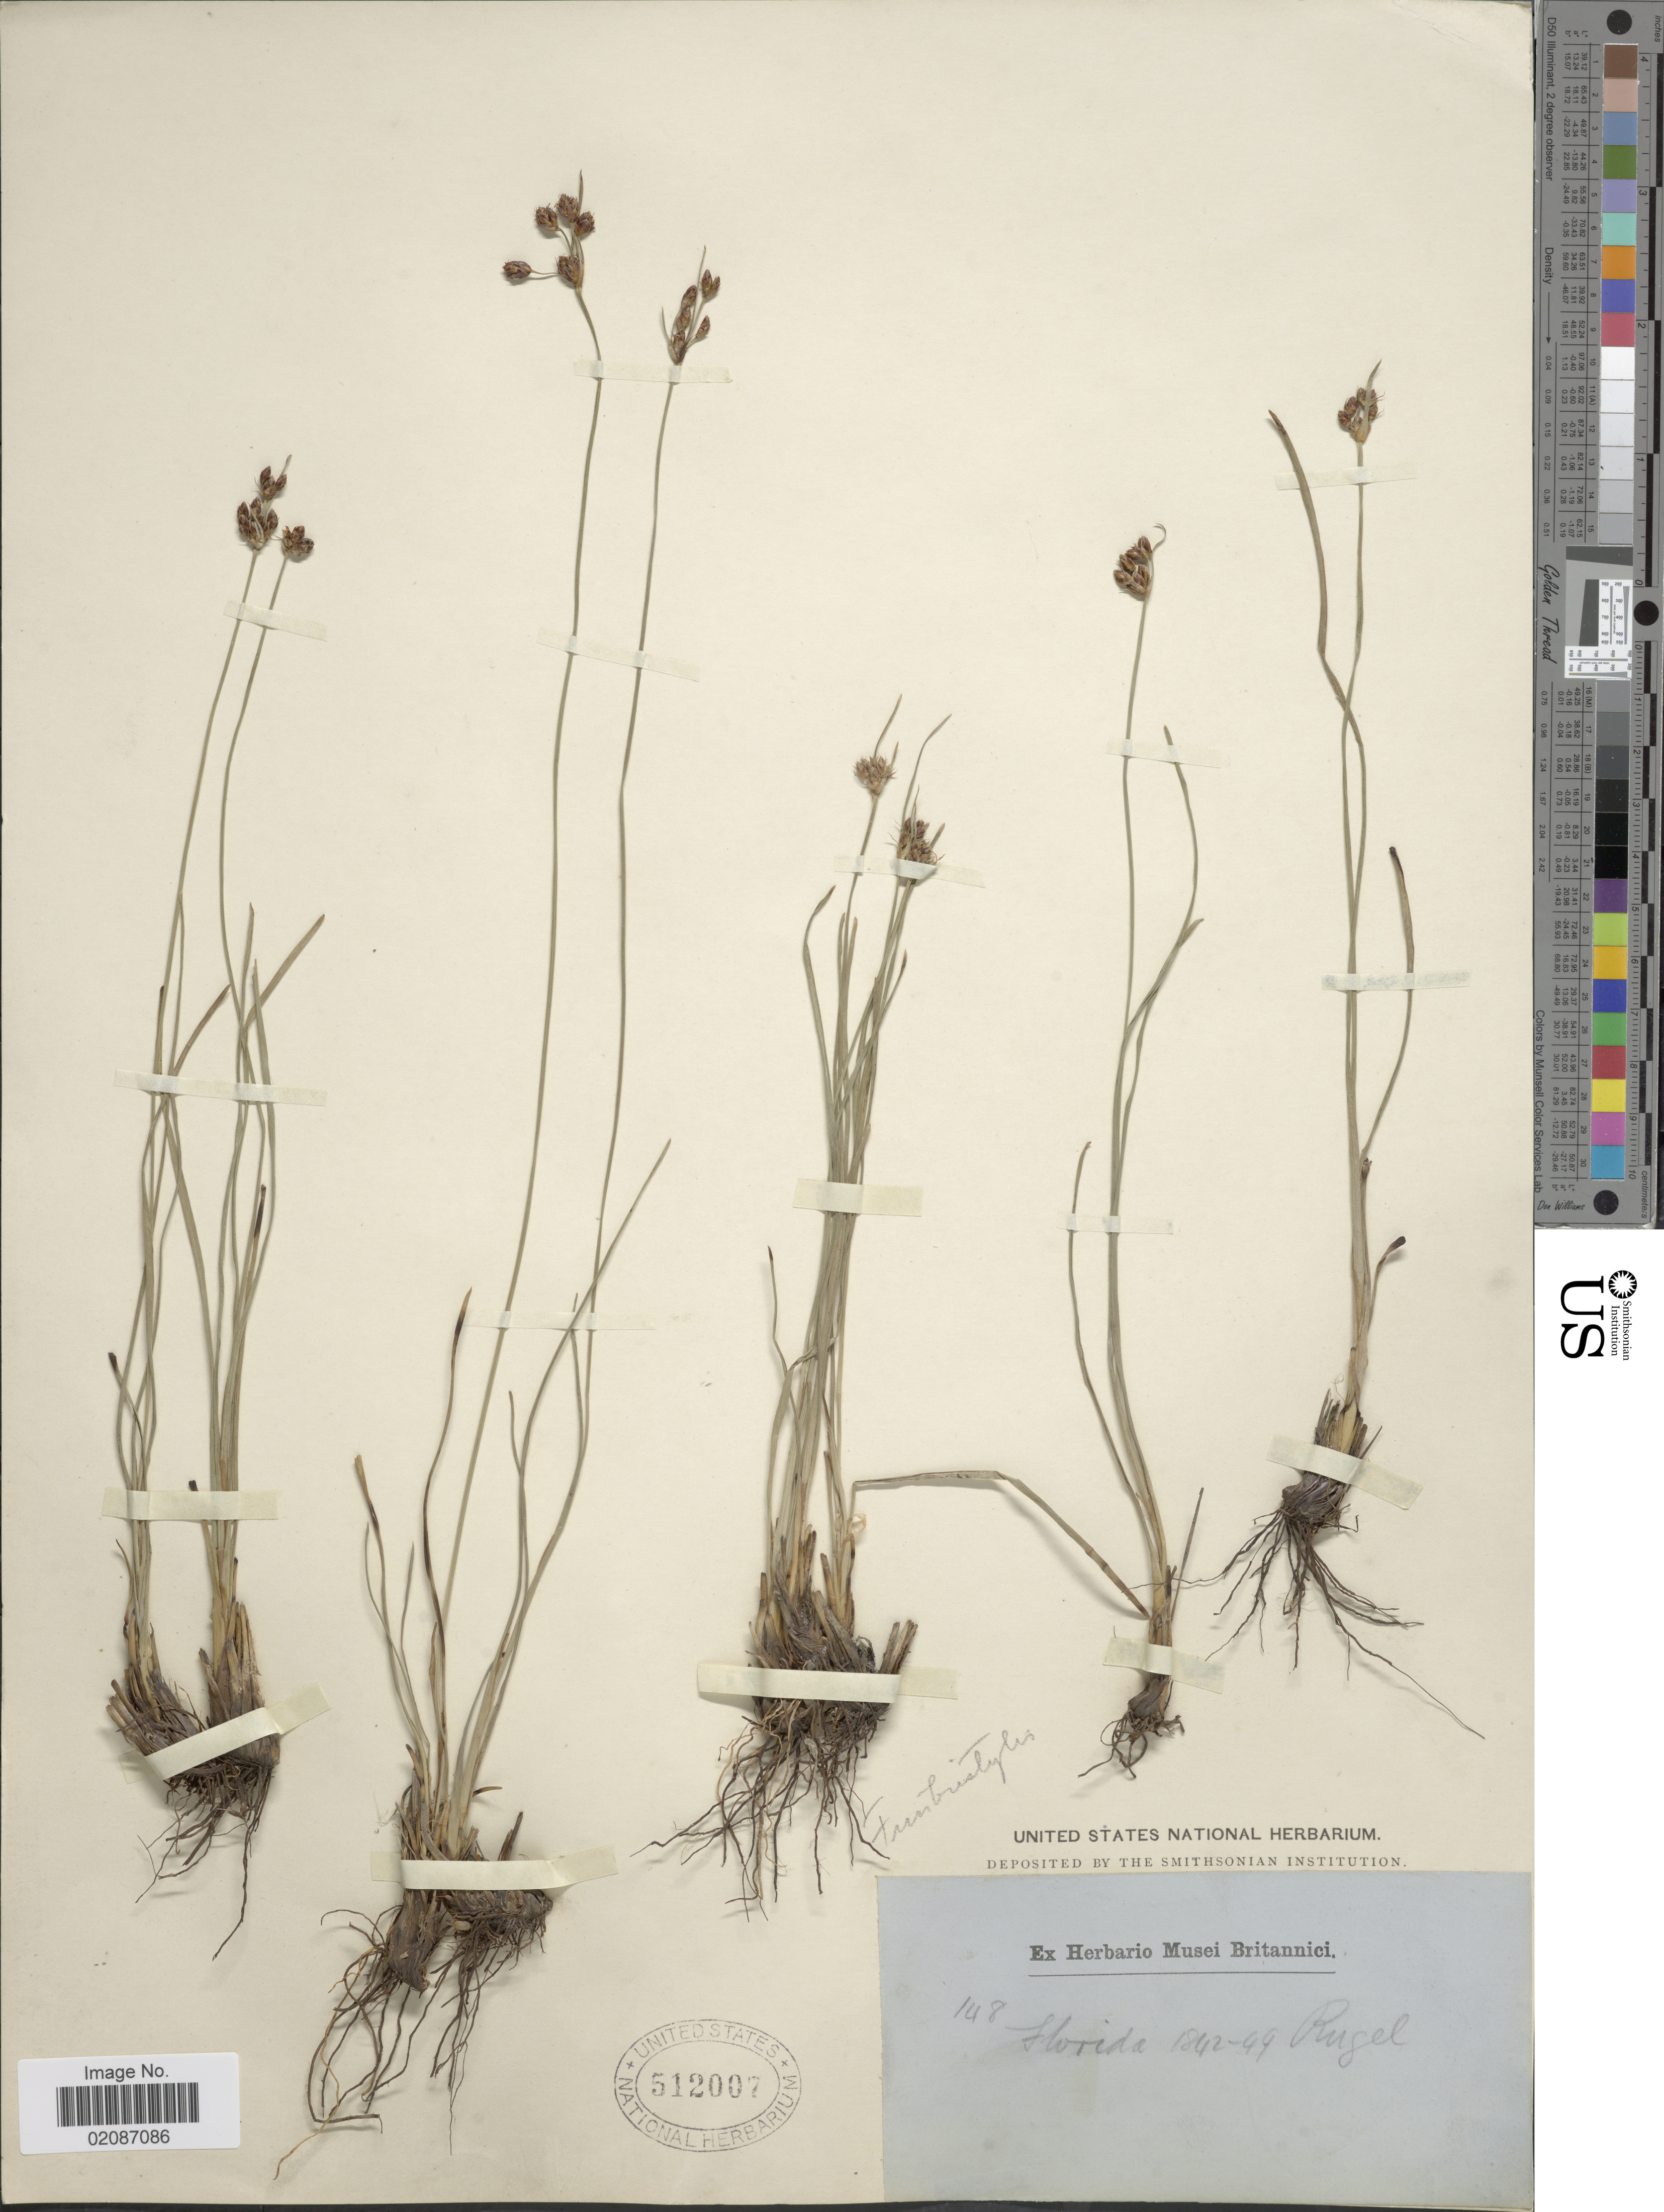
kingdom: Plantae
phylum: Tracheophyta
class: Liliopsida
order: Poales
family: Cyperaceae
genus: Fimbristylis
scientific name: Fimbristylis castanea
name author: (Michx.) Vahl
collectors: Rugel, --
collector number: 148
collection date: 1842/1849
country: United States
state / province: Florida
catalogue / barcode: US 512007